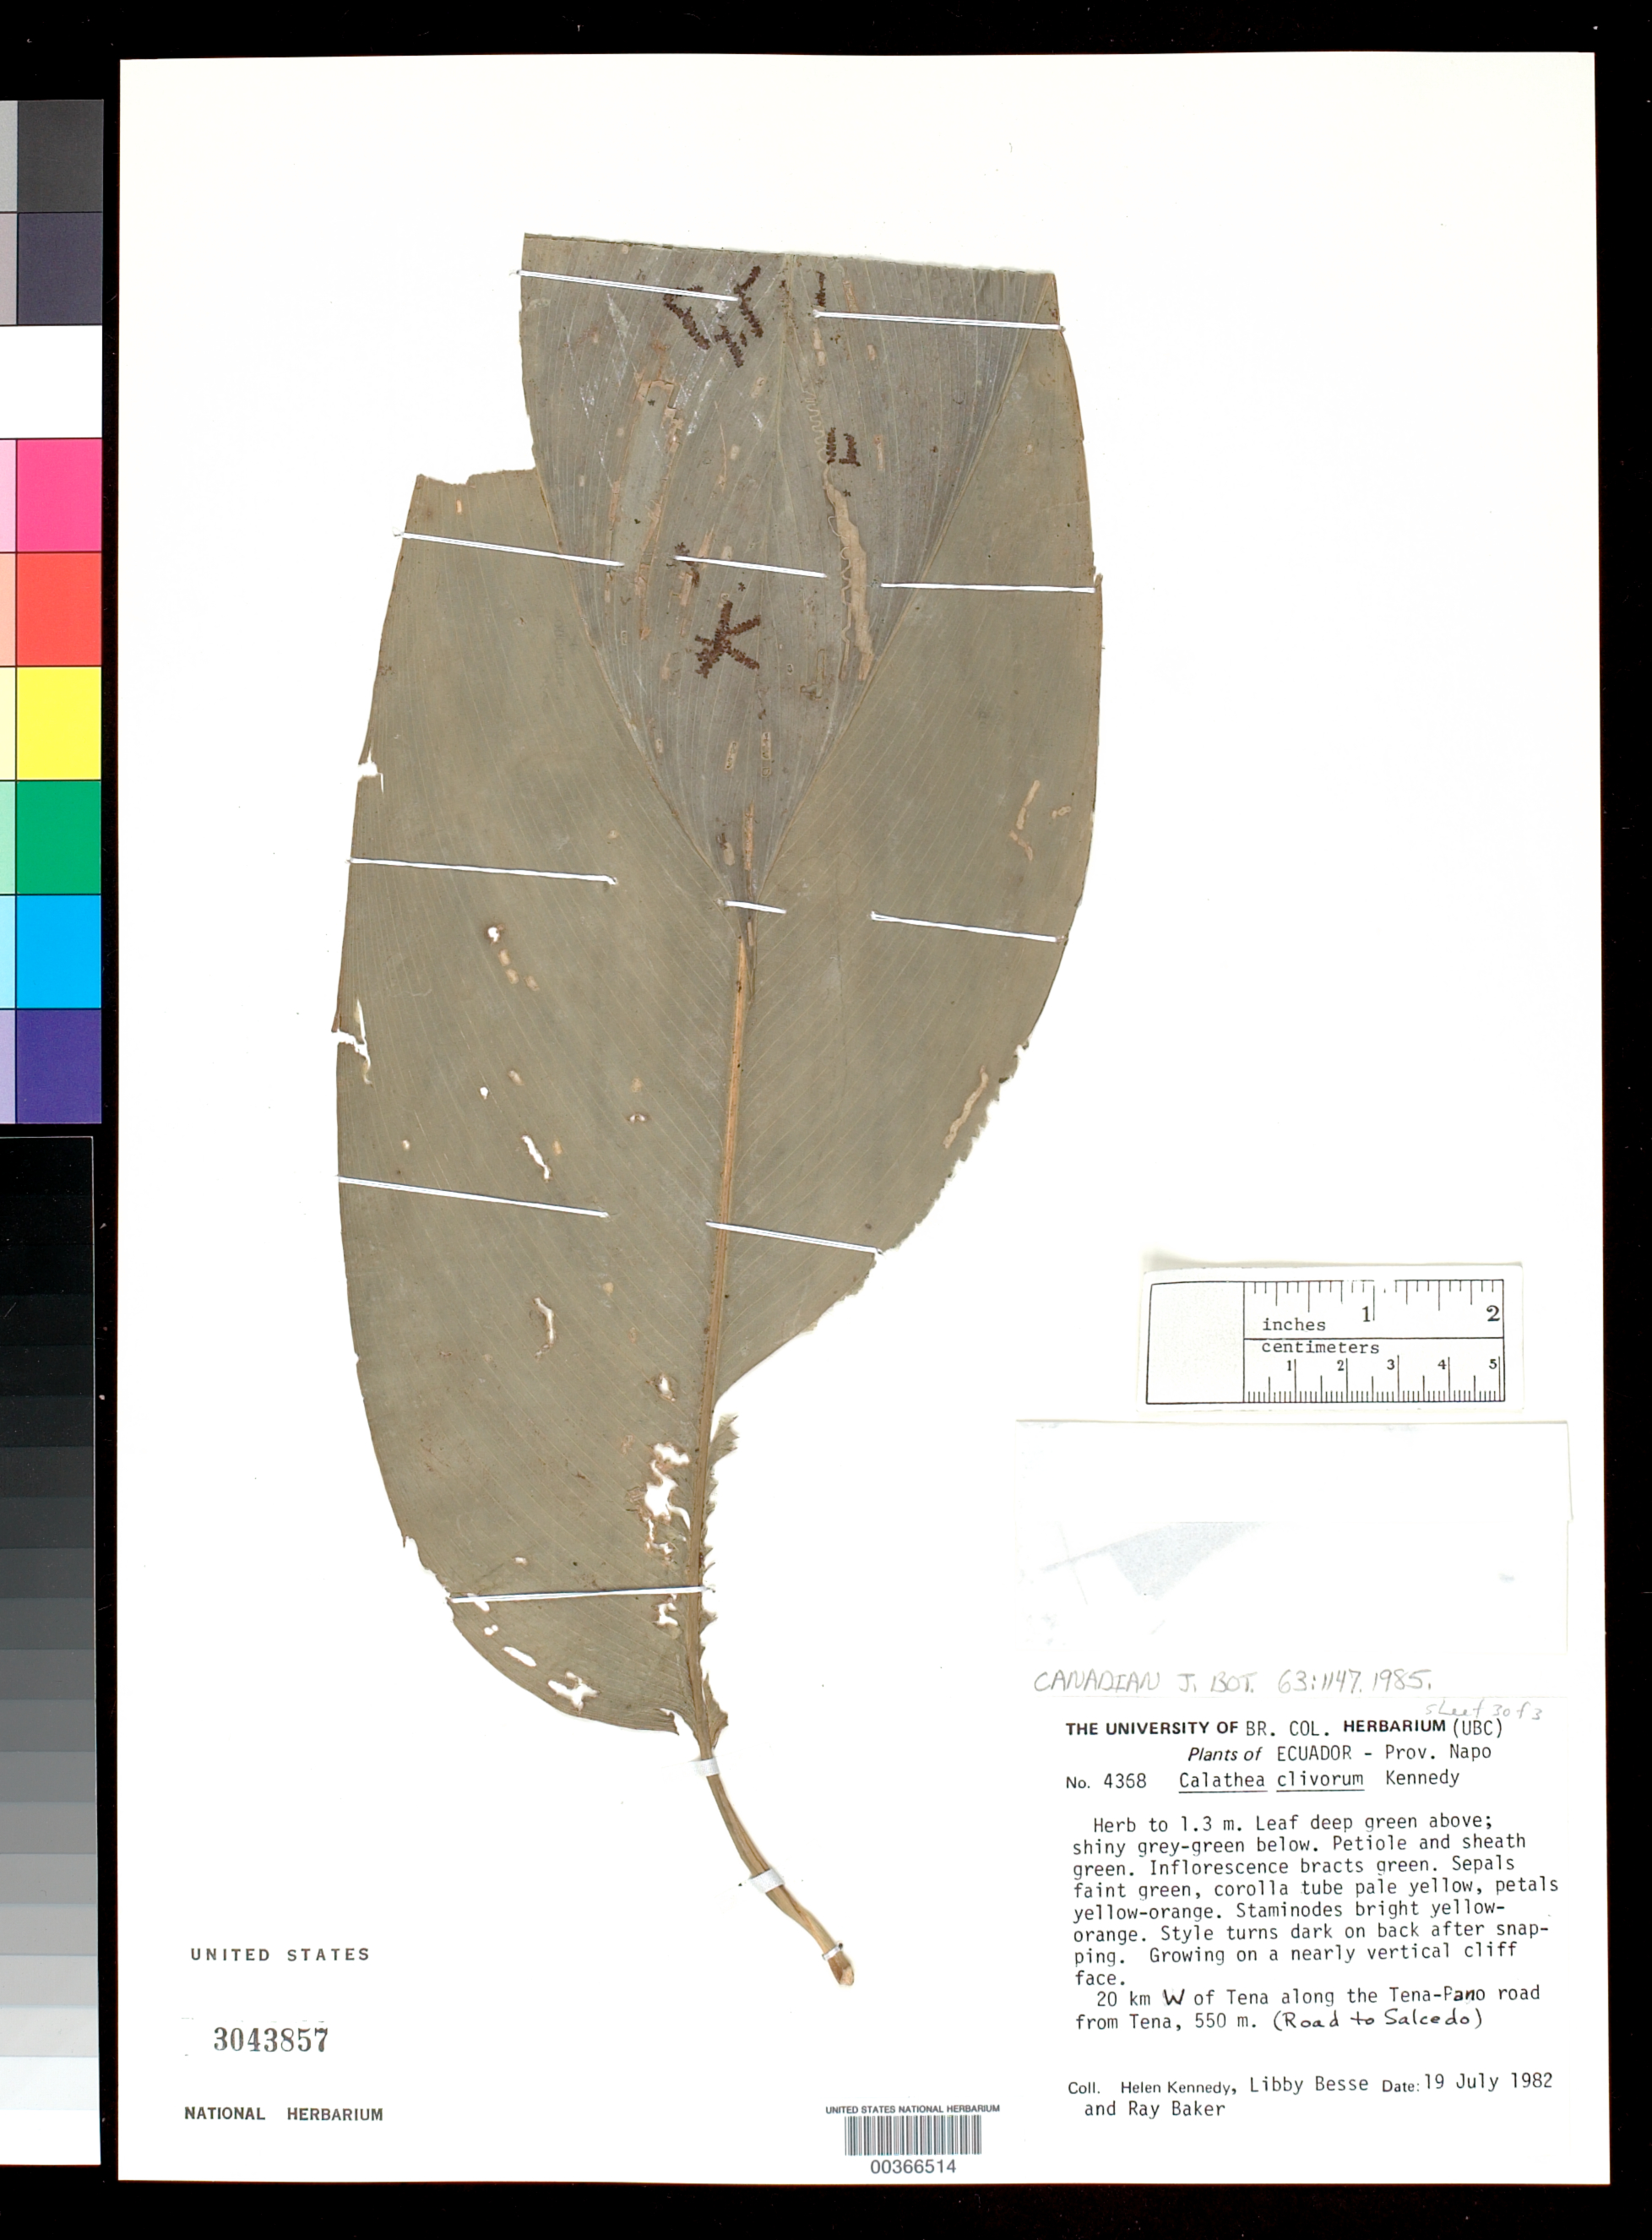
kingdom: Plantae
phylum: Tracheophyta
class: Liliopsida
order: Zingiberales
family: Marantaceae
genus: Calathea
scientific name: Calathea clivorum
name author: H. Kenn.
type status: Isotype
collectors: H. Kennedy, Libby Besse & R. T. Baker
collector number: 4368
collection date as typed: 19 Jul 1982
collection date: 1982-07-19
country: Ecuador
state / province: Napo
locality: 20 km W ofTena along Tena - Pano road from Tena, (road to Salcedo).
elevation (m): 550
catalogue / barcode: US 3043857